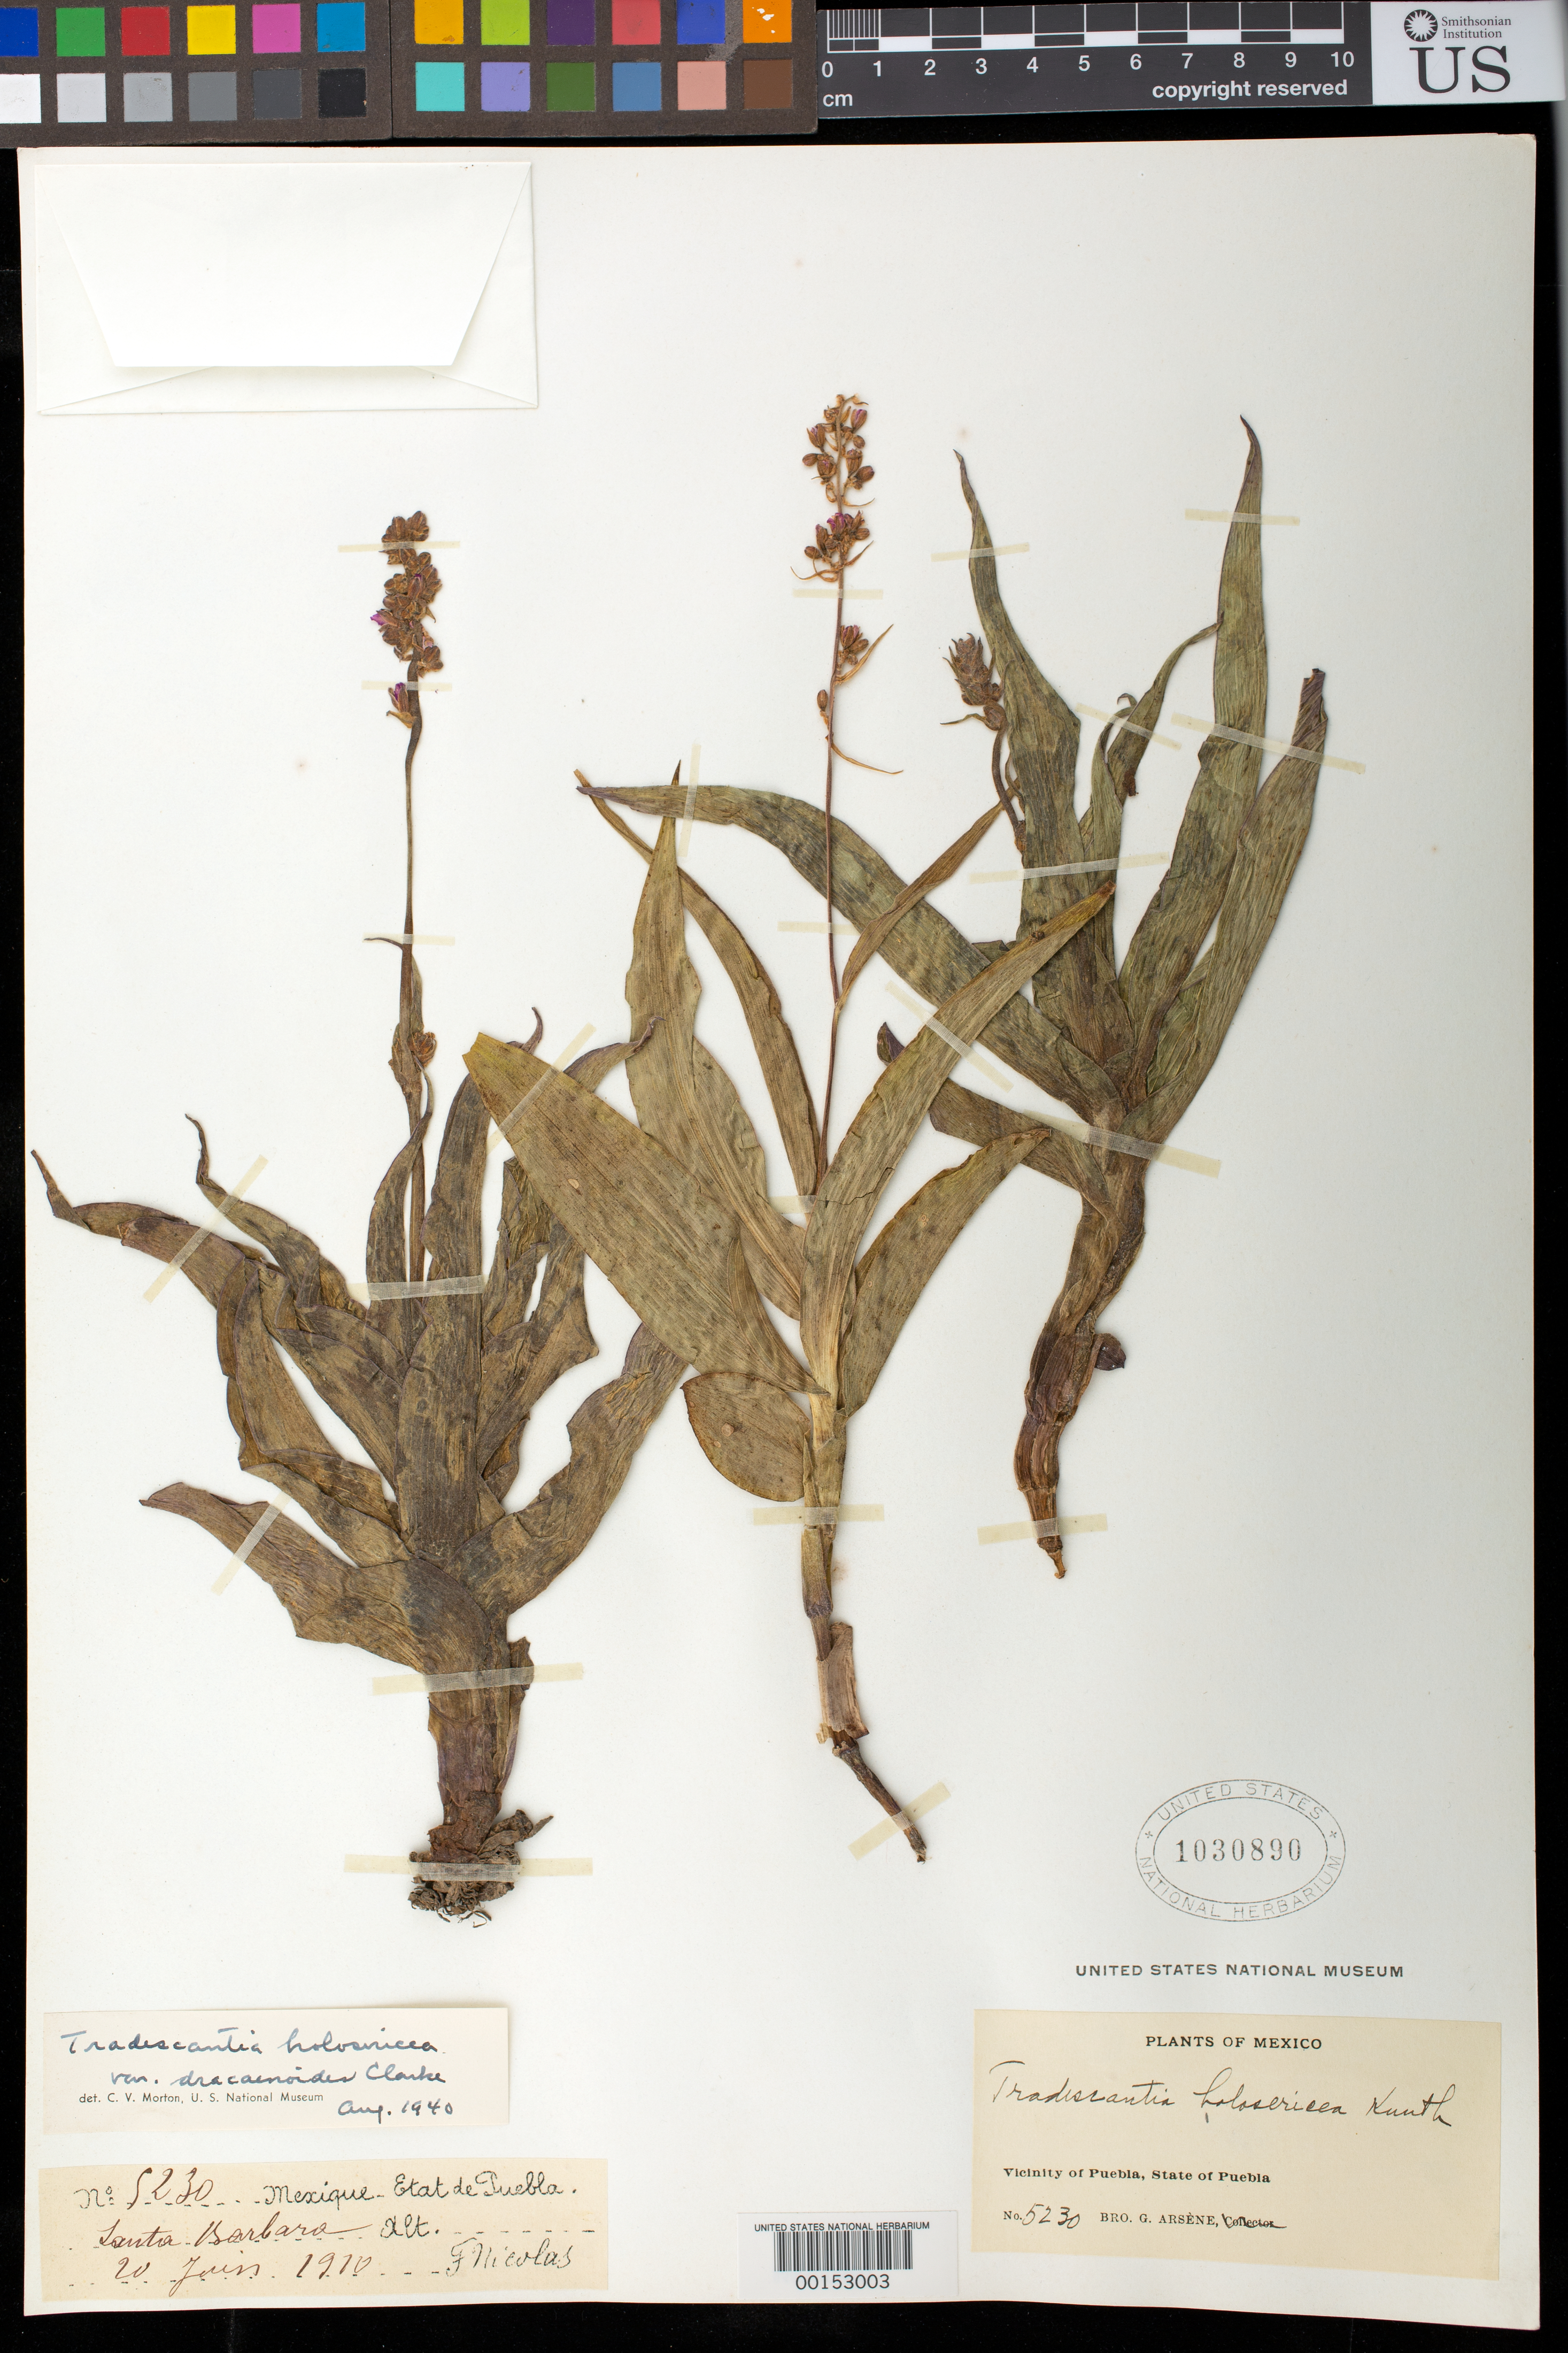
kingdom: Plantae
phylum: Tracheophyta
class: Liliopsida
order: Commelinales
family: Commelinaceae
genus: Thyrsanthemum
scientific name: Thyrsanthemum floribundum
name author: (M. Martens & Galeotti) Pichon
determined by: Hunt, D. R.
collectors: Bro. G. Arsène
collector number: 5230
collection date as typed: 20 Jun 1910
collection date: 1910-06-20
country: Mexico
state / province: Puebla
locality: Santa barbara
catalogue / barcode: US 1030890